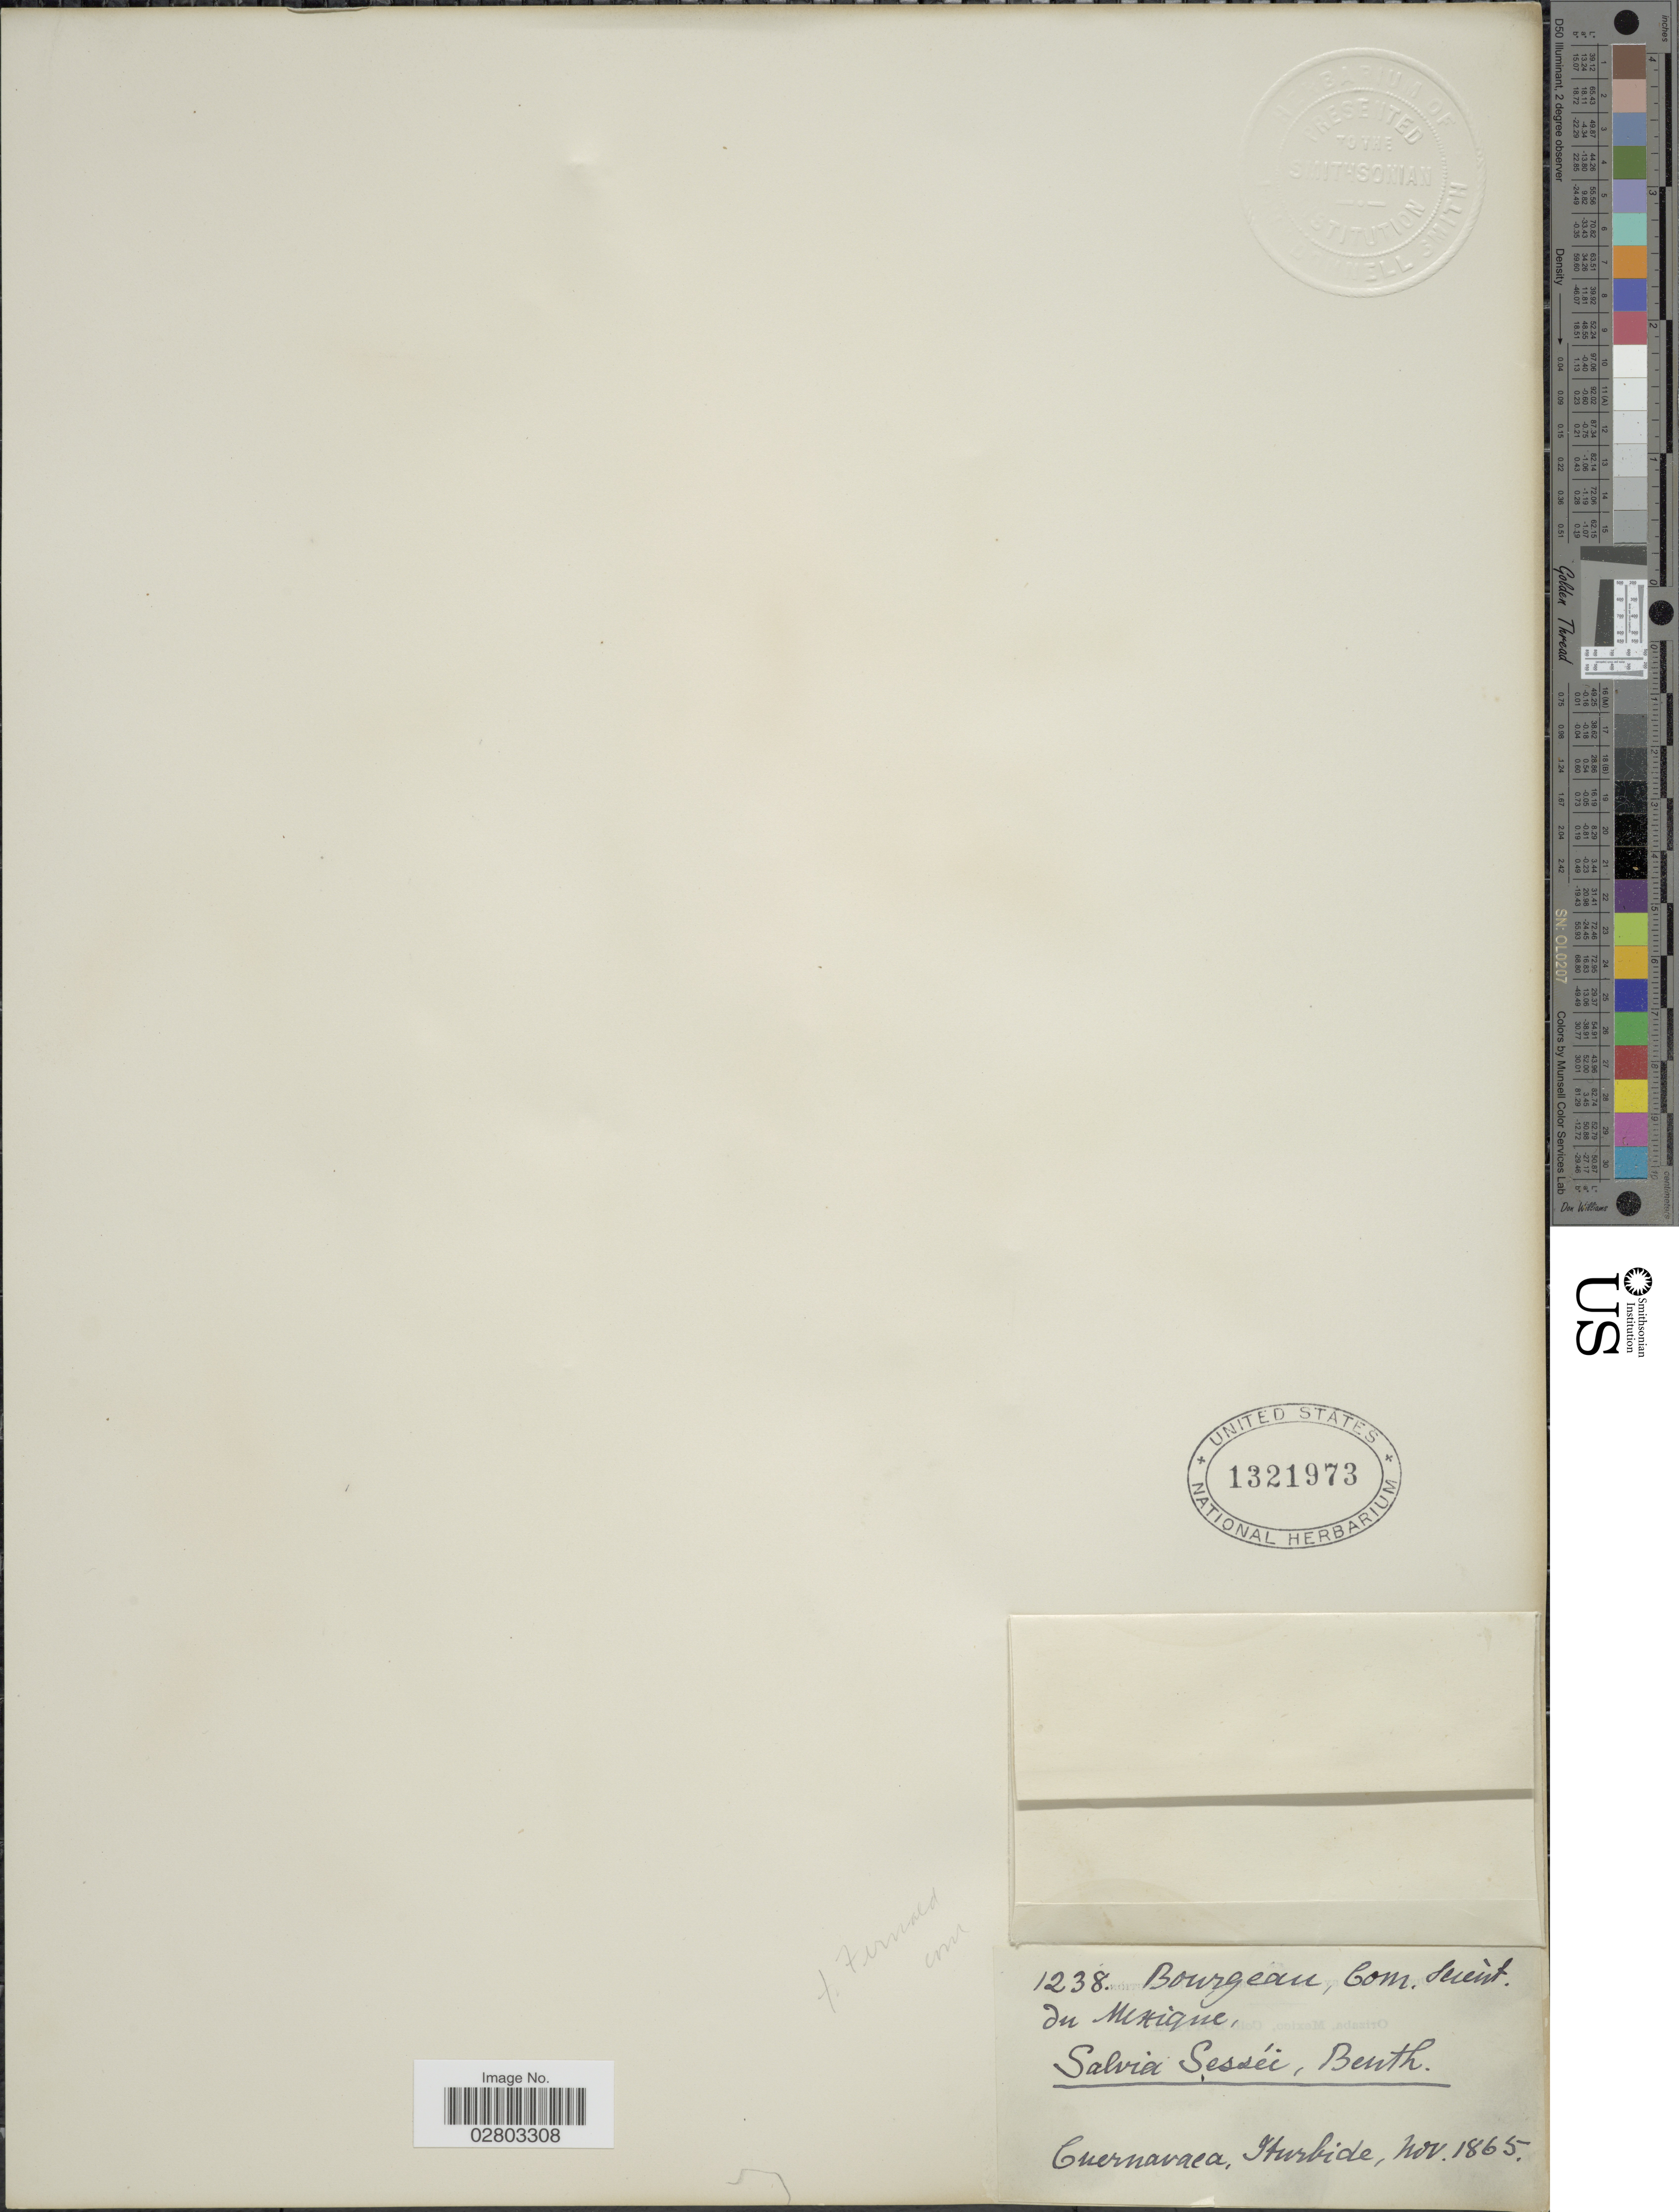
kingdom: Plantae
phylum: Tracheophyta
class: Magnoliopsida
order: Lamiales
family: Lamiaceae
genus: Salvia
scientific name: Salvia sessei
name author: Benth.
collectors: -. Bourgeau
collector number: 1238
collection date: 1865-11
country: Mexico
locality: Cuernavaca, Iturbide.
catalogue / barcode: US 1321973